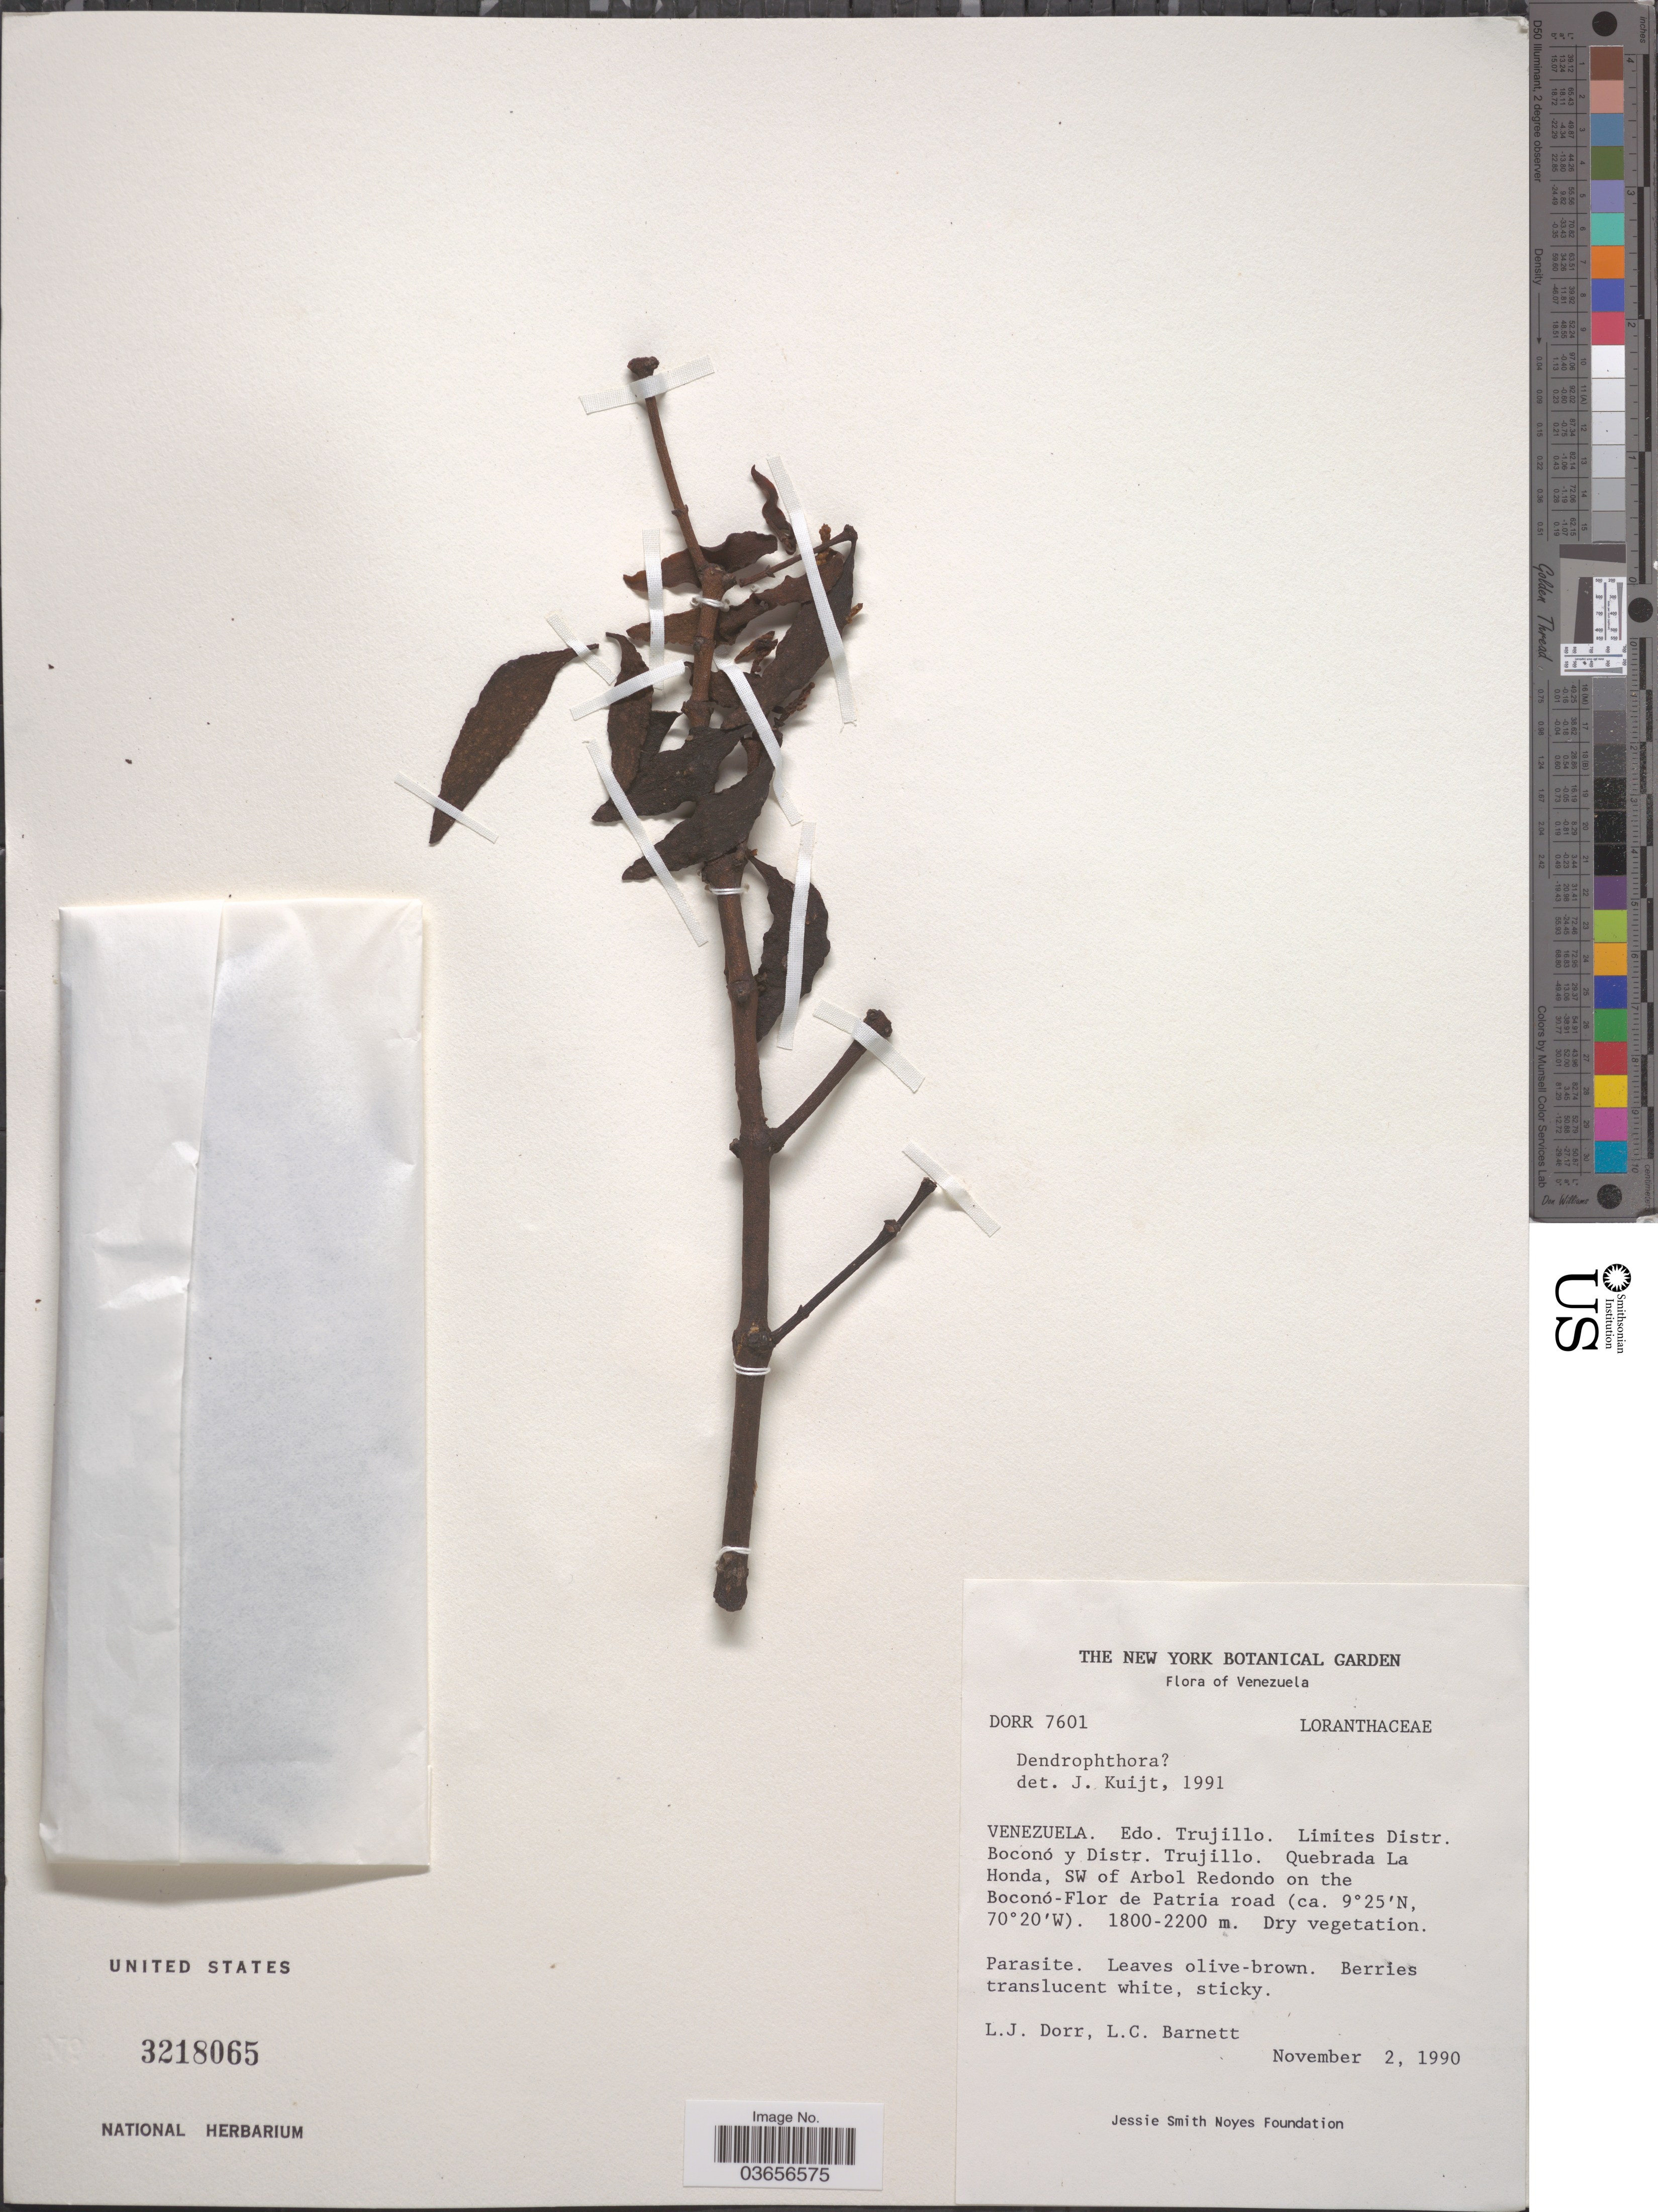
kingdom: Plantae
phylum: Tracheophyta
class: Magnoliopsida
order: Santalales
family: Viscaceae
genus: Dendrophthora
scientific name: Dendrophthora sp.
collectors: L. J. Dorr & L. C. Barnett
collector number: DORR7601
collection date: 1990-11-02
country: Venezuela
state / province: Trujillo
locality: Limites Distr. Boconó y Distr. Trujillo. Quebrada La Honda, SW of Arbol Redondo on the Boconó-Flor de Patria road.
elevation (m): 1800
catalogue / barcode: US 3218065